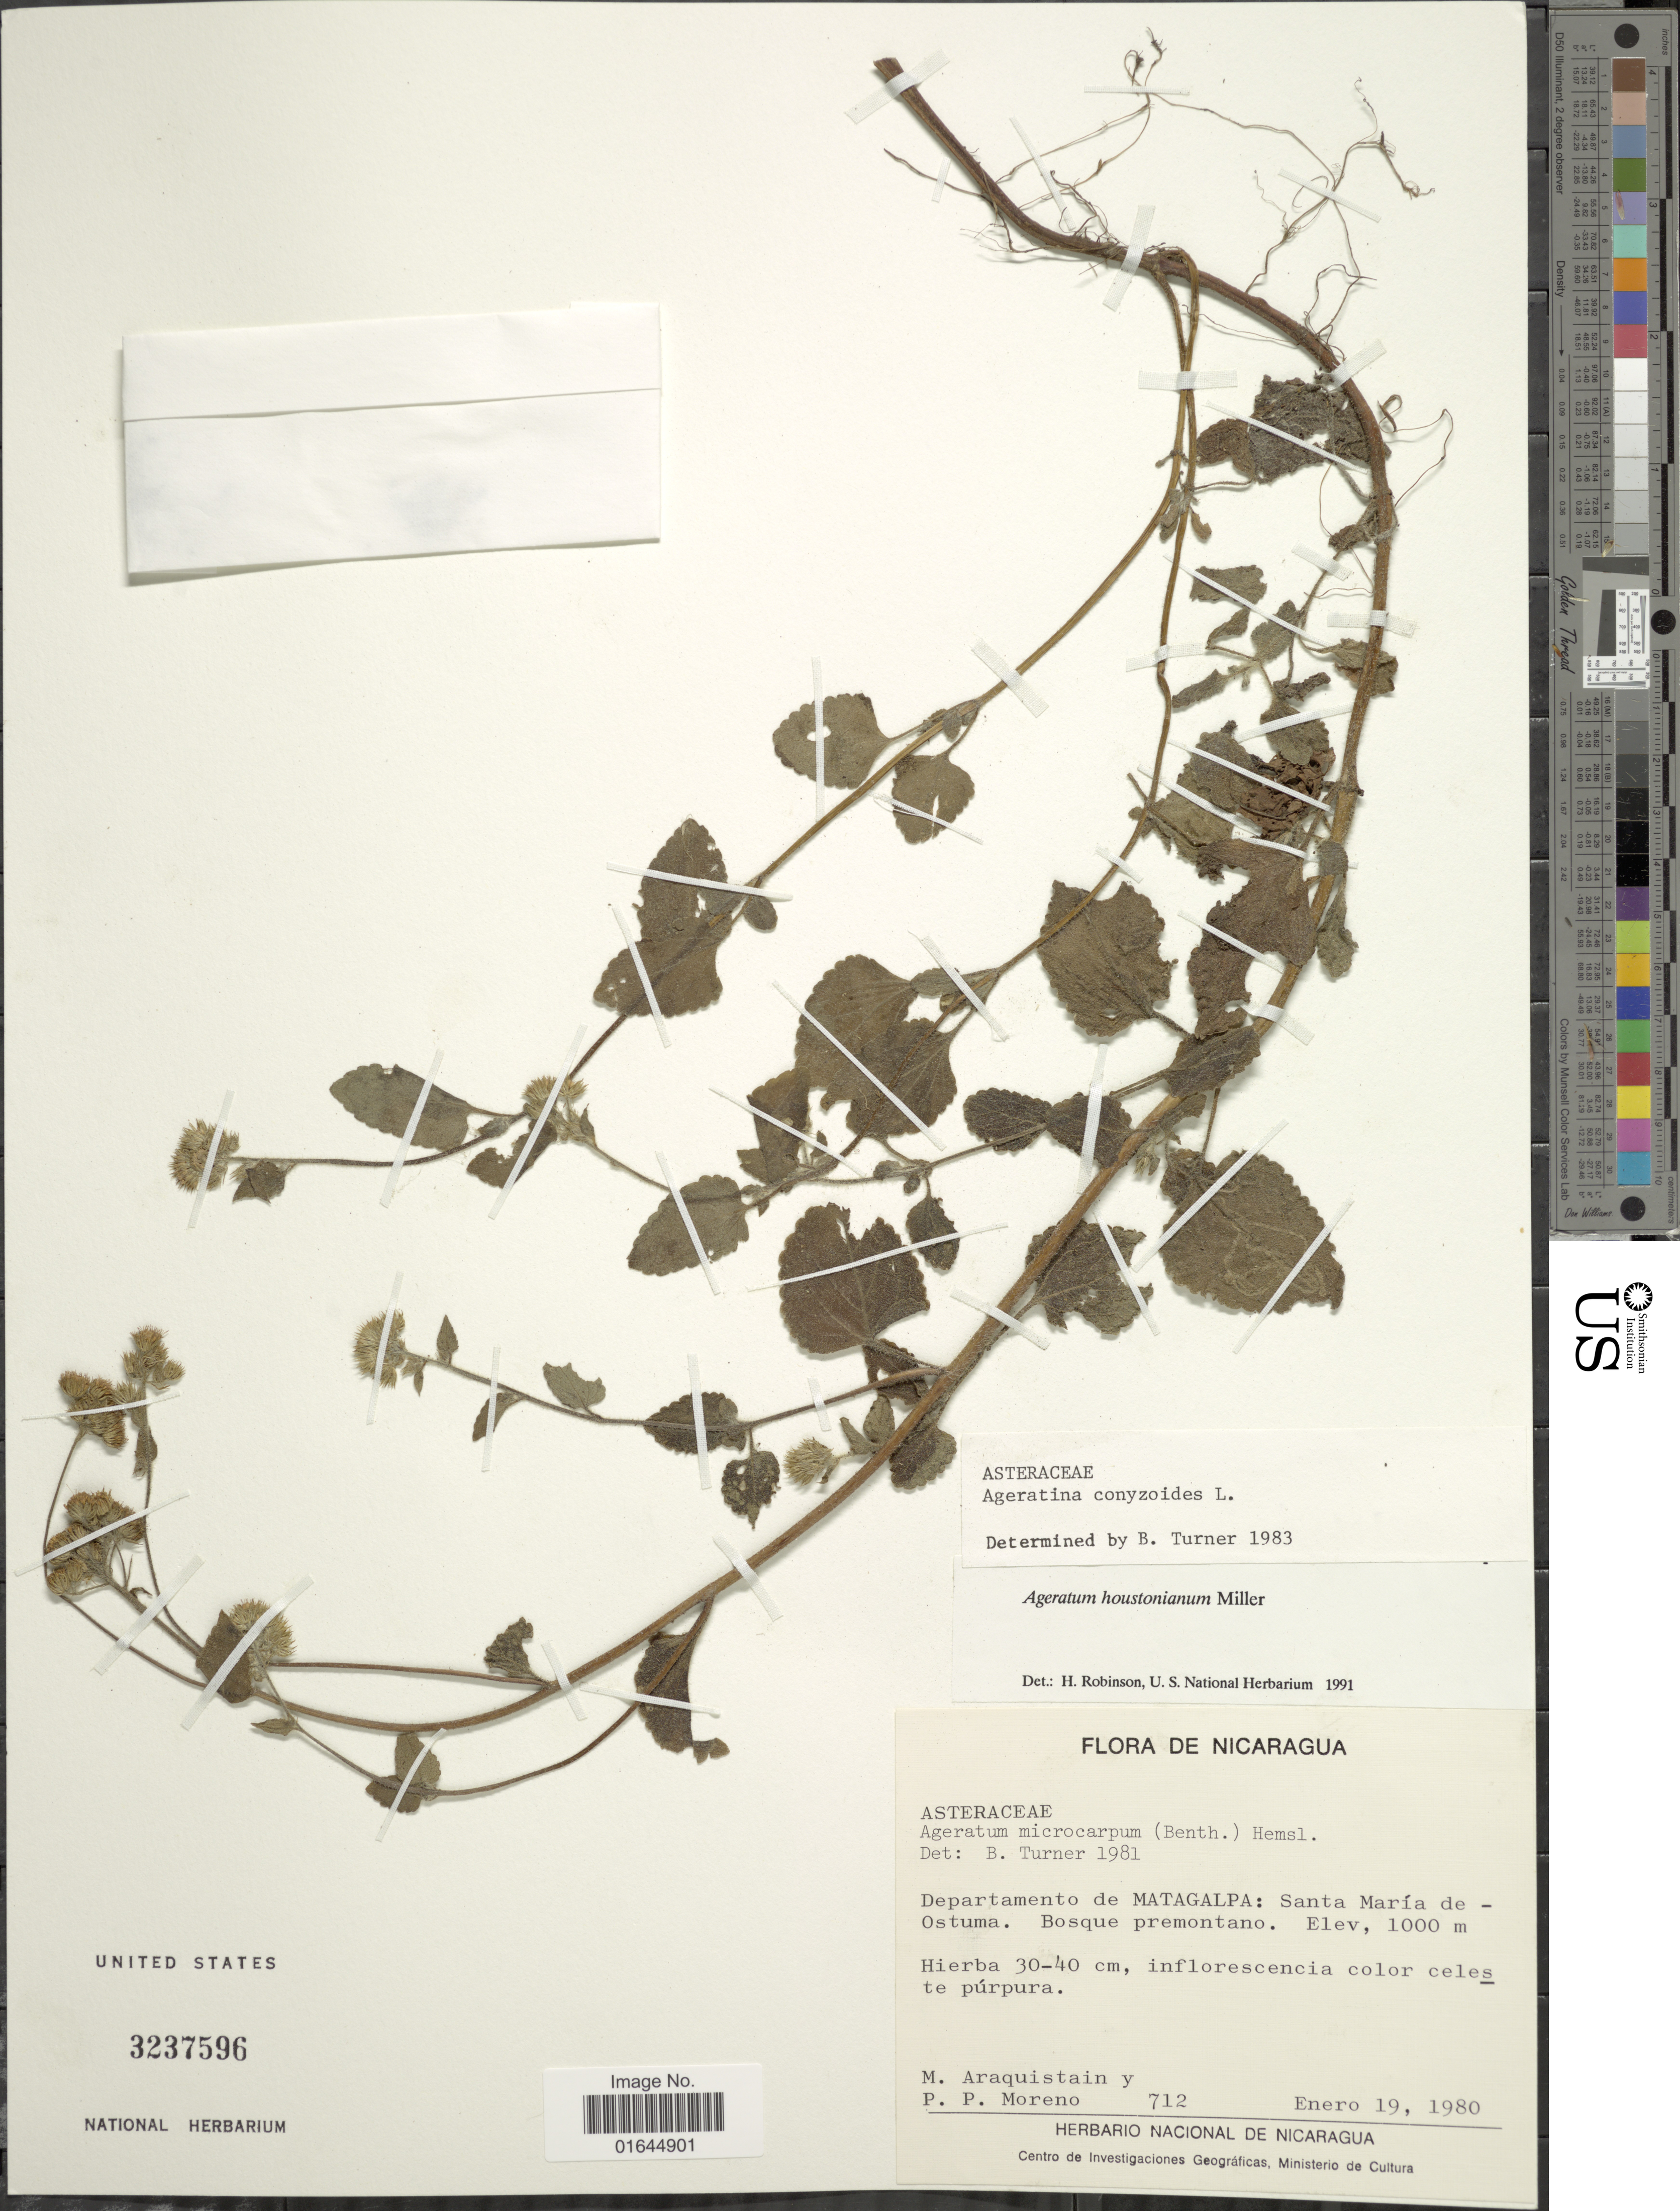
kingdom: Plantae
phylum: Tracheophyta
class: Magnoliopsida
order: Asterales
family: Asteraceae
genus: Ageratum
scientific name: Ageratum houstonianum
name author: Mill.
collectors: M. Araquistain & P. Moreno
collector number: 712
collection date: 1980-01-19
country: Nicaragua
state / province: Matagalpa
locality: Departamento de Matagalpa: Santa María de - Ostuma.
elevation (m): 1000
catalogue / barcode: US 3237596